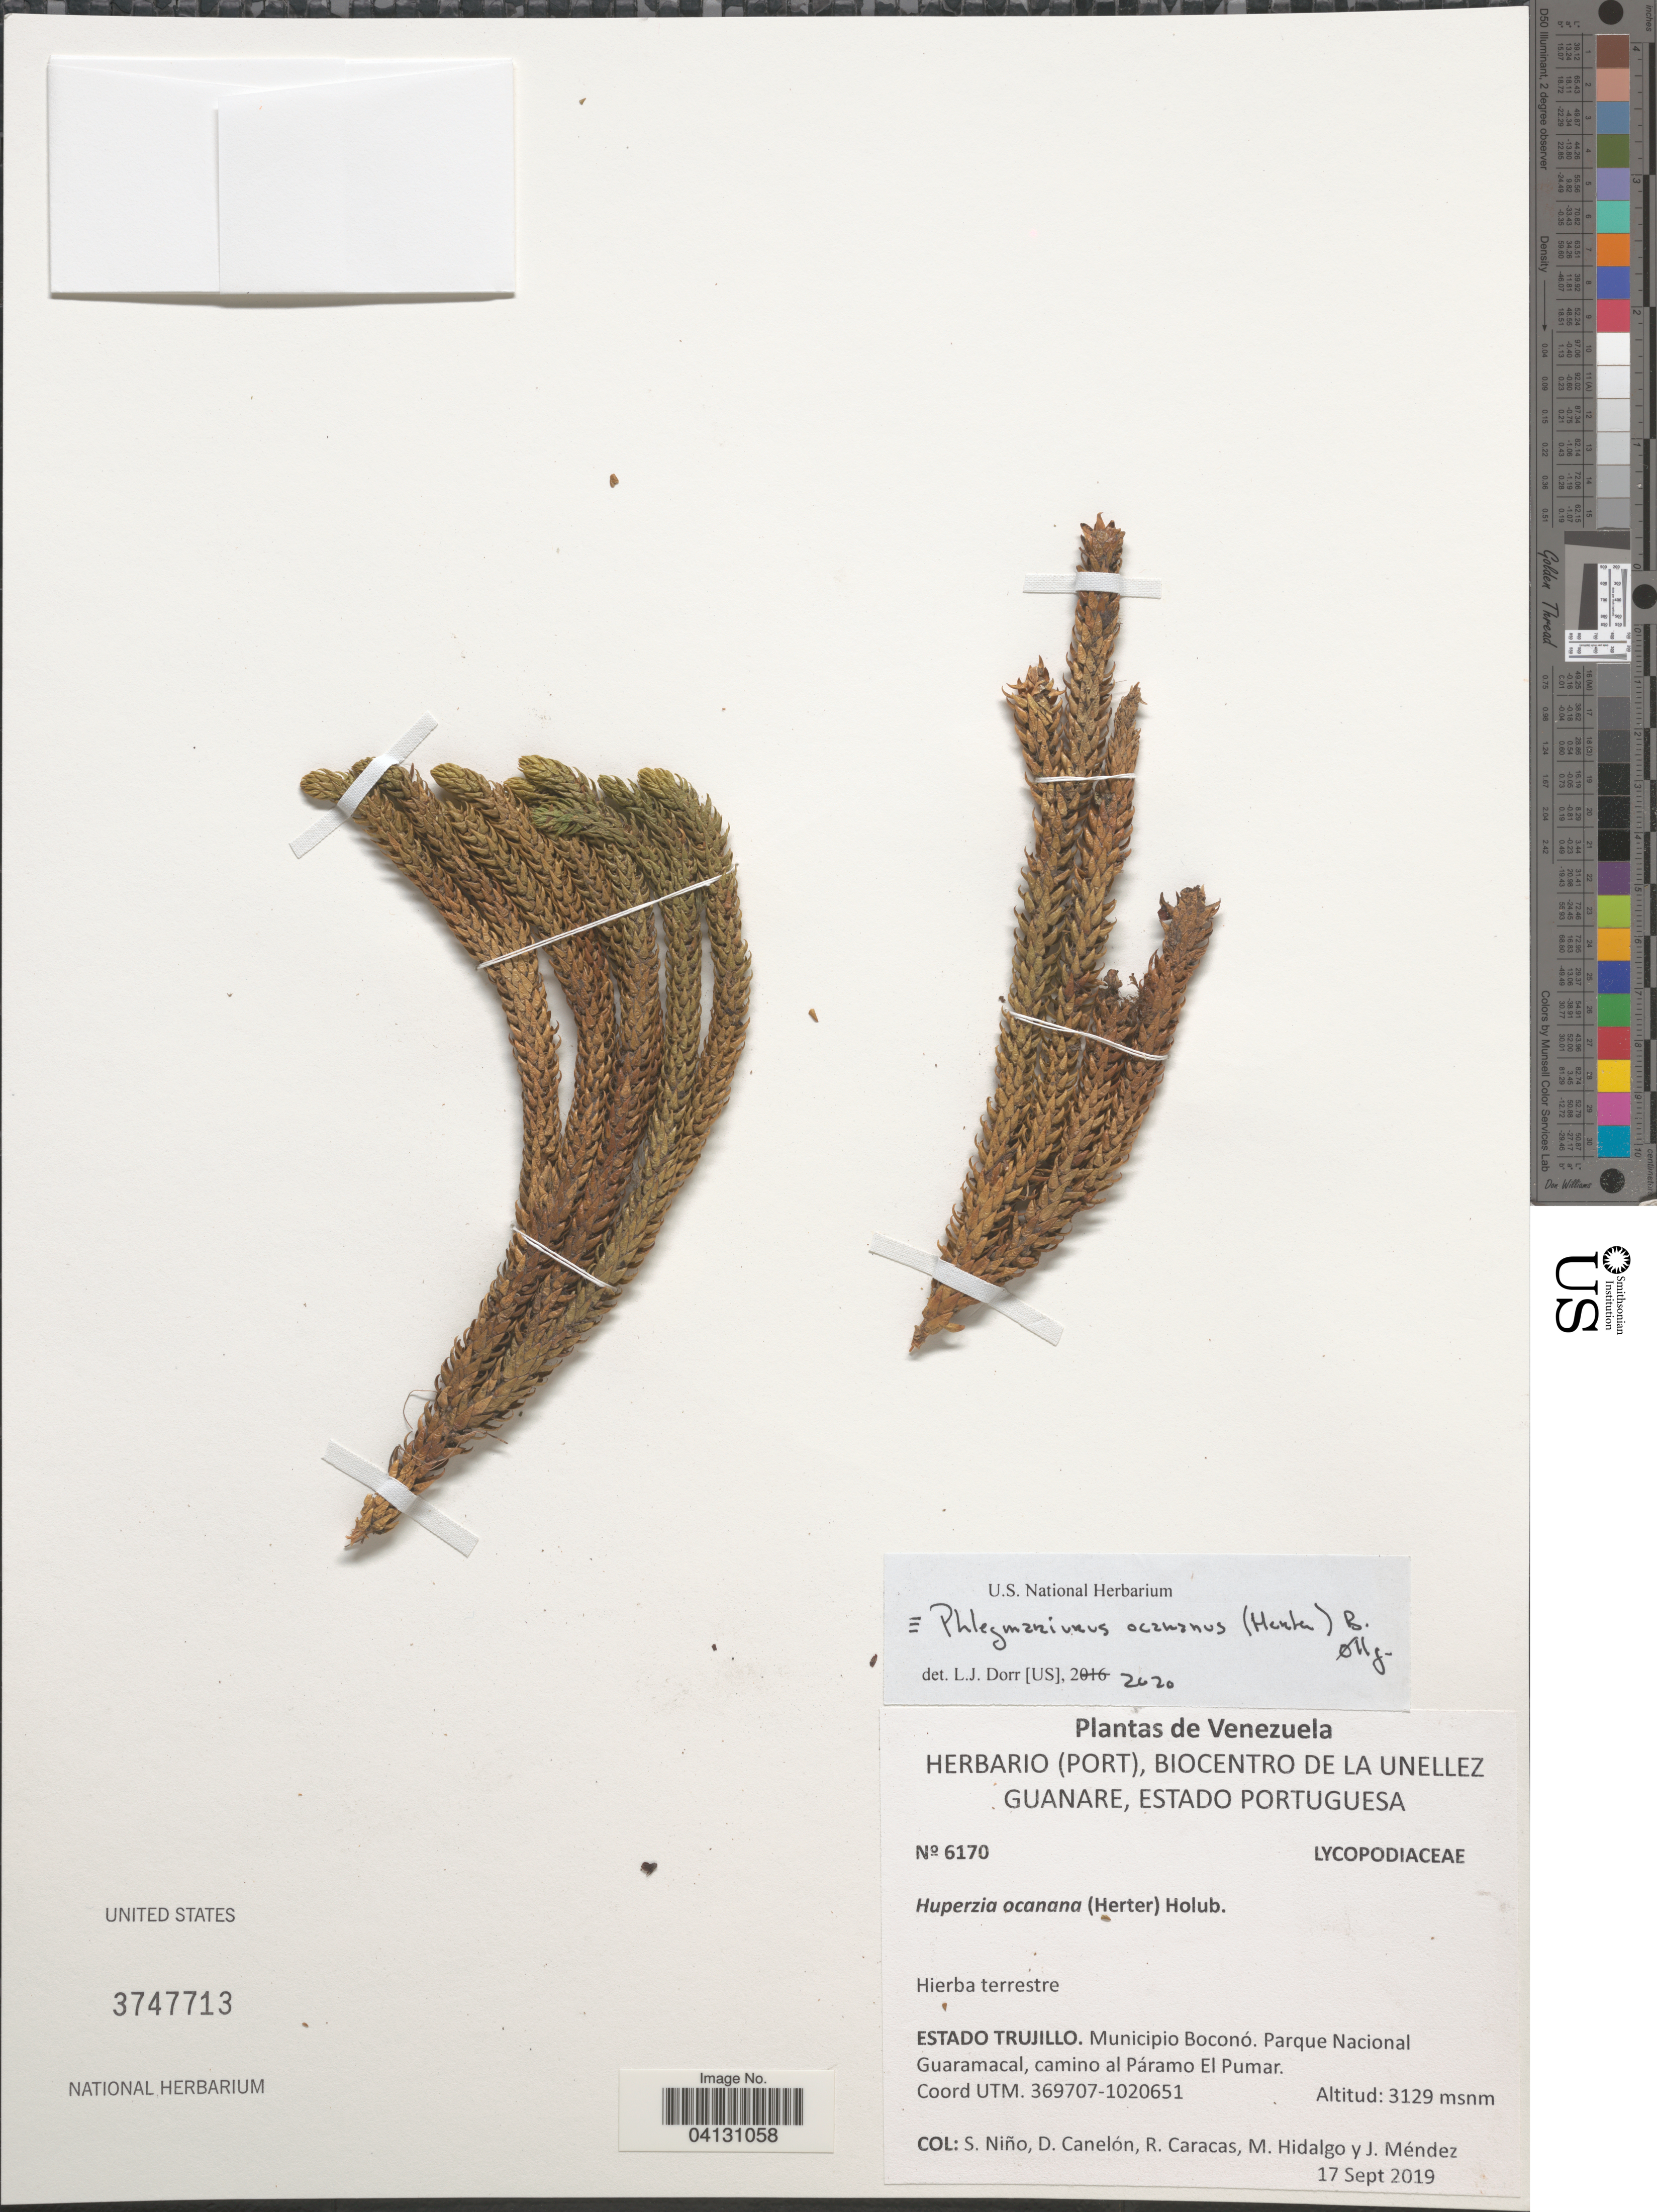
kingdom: Plantae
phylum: Tracheophyta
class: Lycopodiopsida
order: Lycopodiales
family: Lycopodiaceae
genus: Phlegmariurus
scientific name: Phlegmariurus ocananus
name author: (Herter) B. Øllg.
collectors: S. M. Niño, D. Canelón, R. Caracas, M. Hidalgo & J. Mendez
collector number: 6170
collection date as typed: Transcribed d/m/y: 17/9/2019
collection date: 2019-09-17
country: Venezuela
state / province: Trujillo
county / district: Boconó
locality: Parque Nacional Guaramacal, camino al Páramo El Pumar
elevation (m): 3129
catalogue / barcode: US 3747713